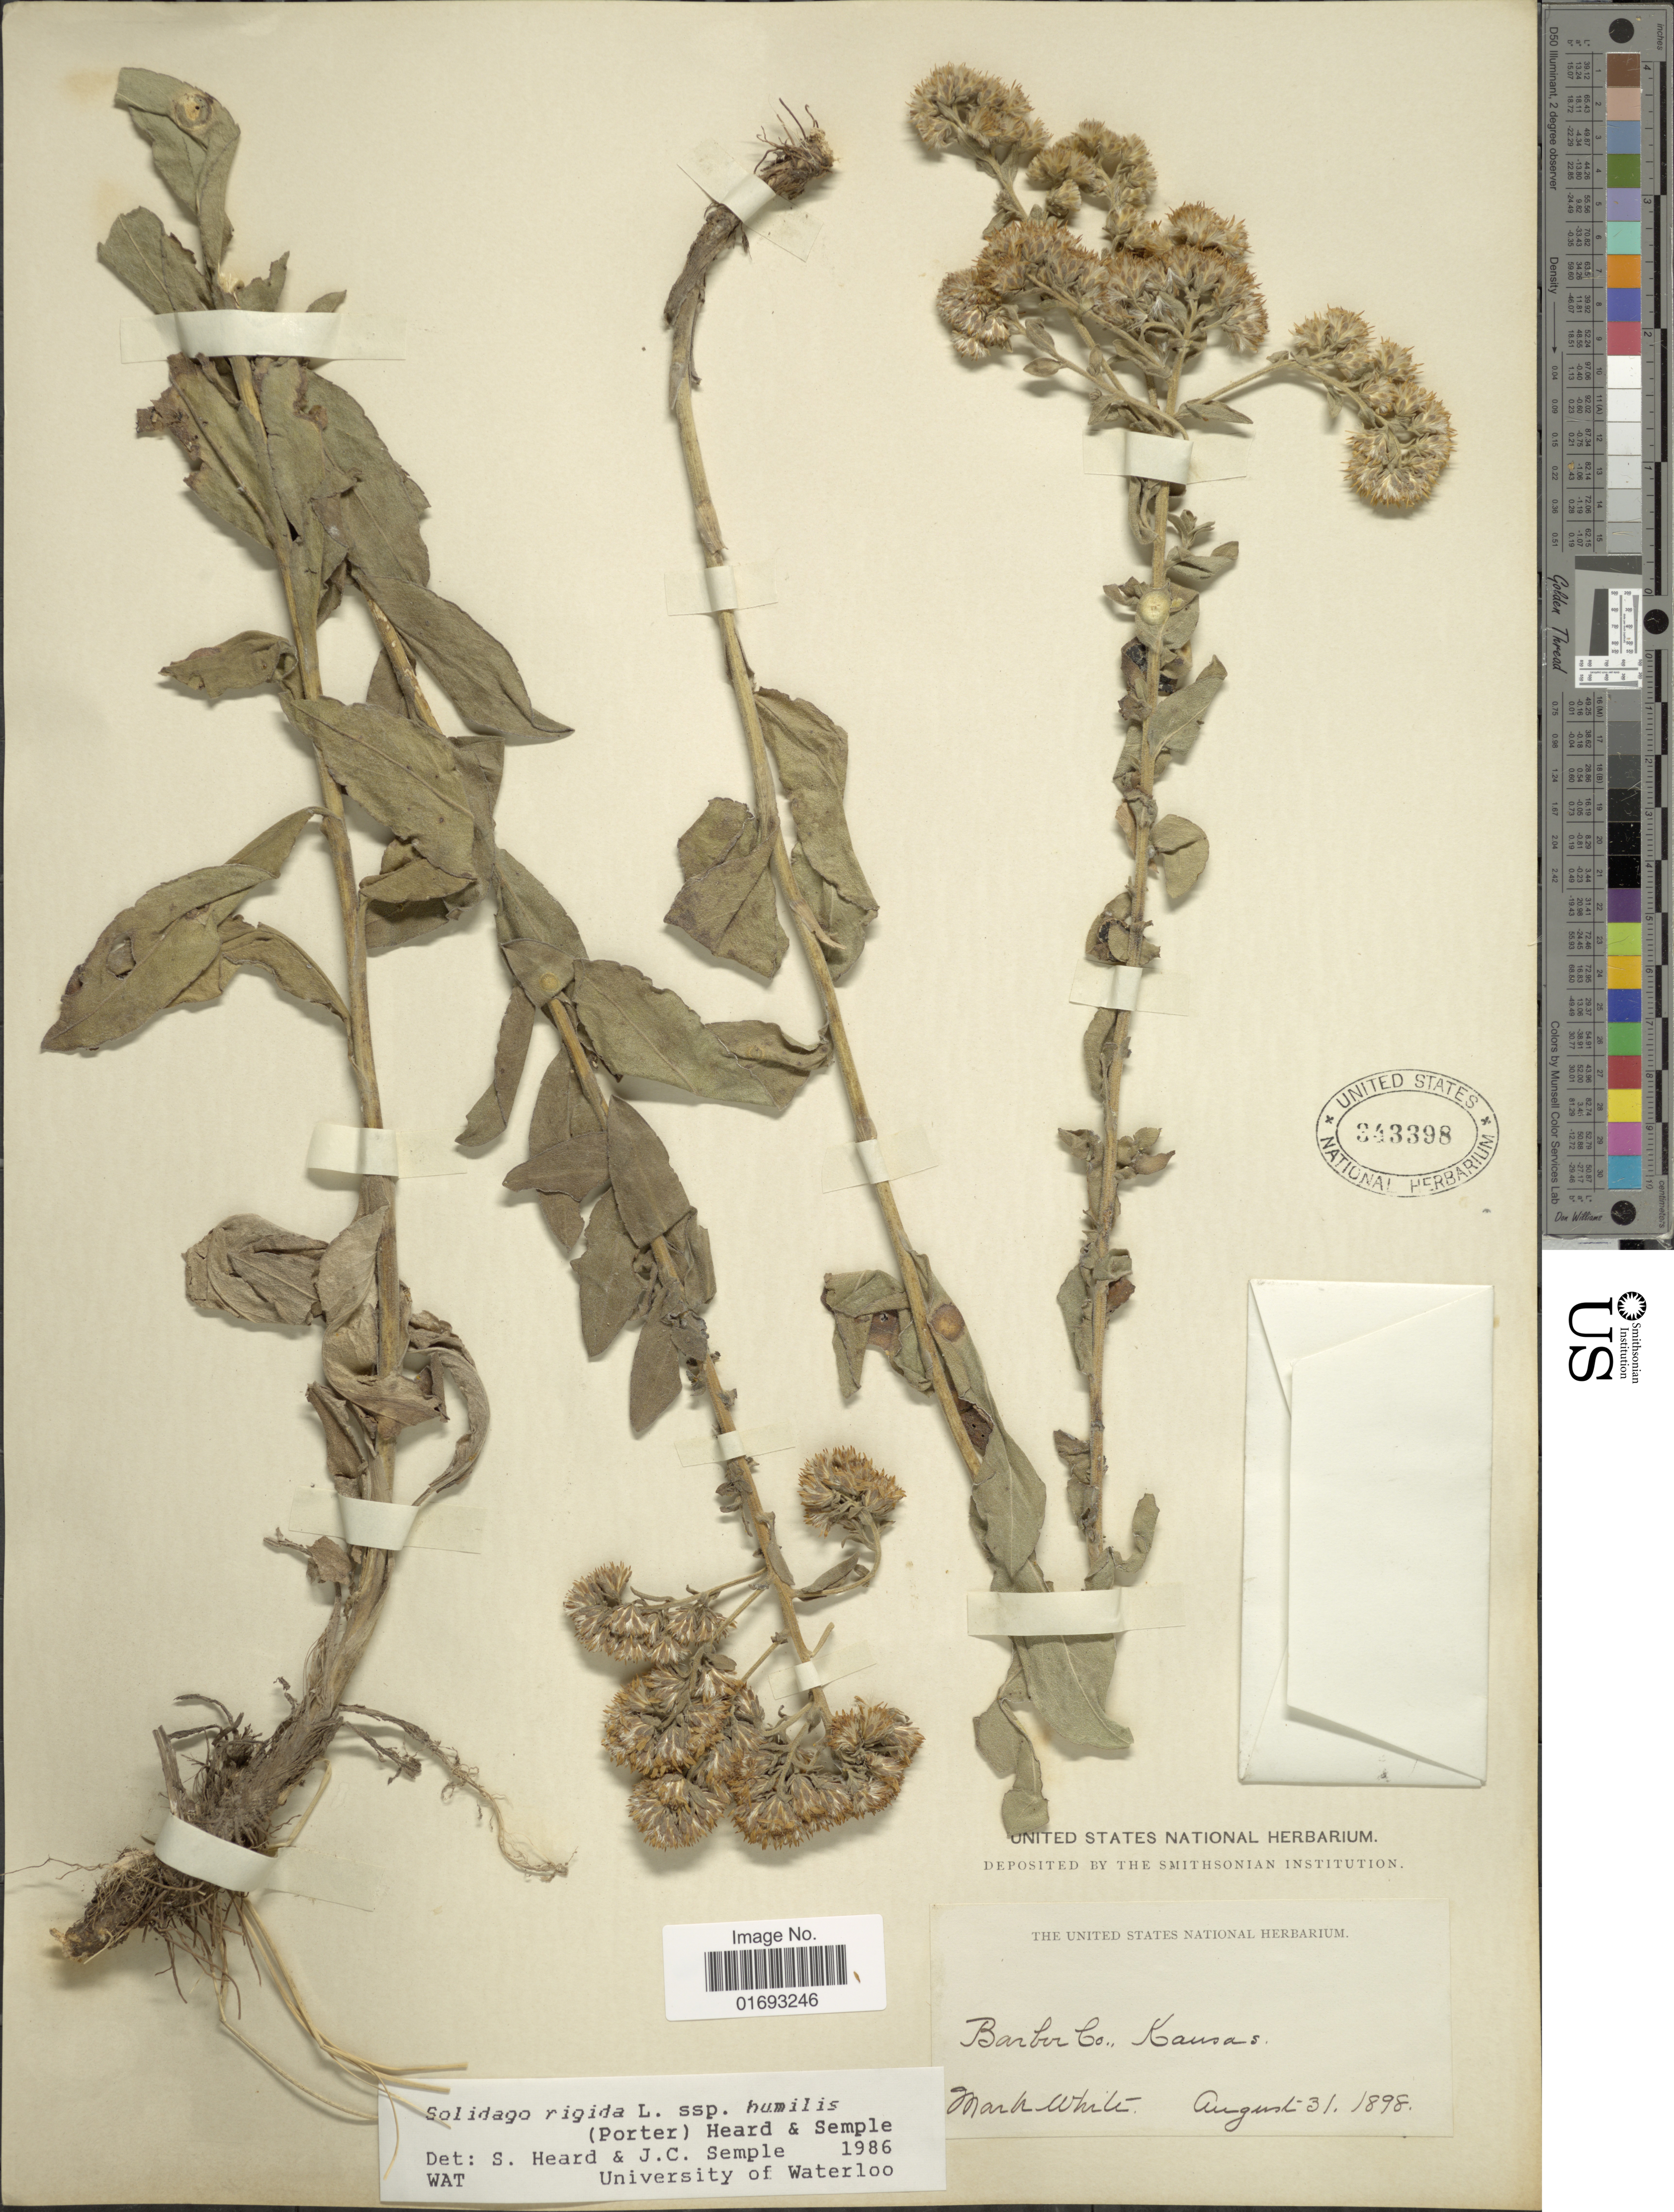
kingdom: Plantae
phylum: Tracheophyta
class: Magnoliopsida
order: Asterales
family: Asteraceae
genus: Oligoneuron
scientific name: Oligoneuron rigidum var. humile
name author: (Porter) G.L. Nesom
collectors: M. White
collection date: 1898-08-31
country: United States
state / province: Kansas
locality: Barber Co.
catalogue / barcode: US 343398